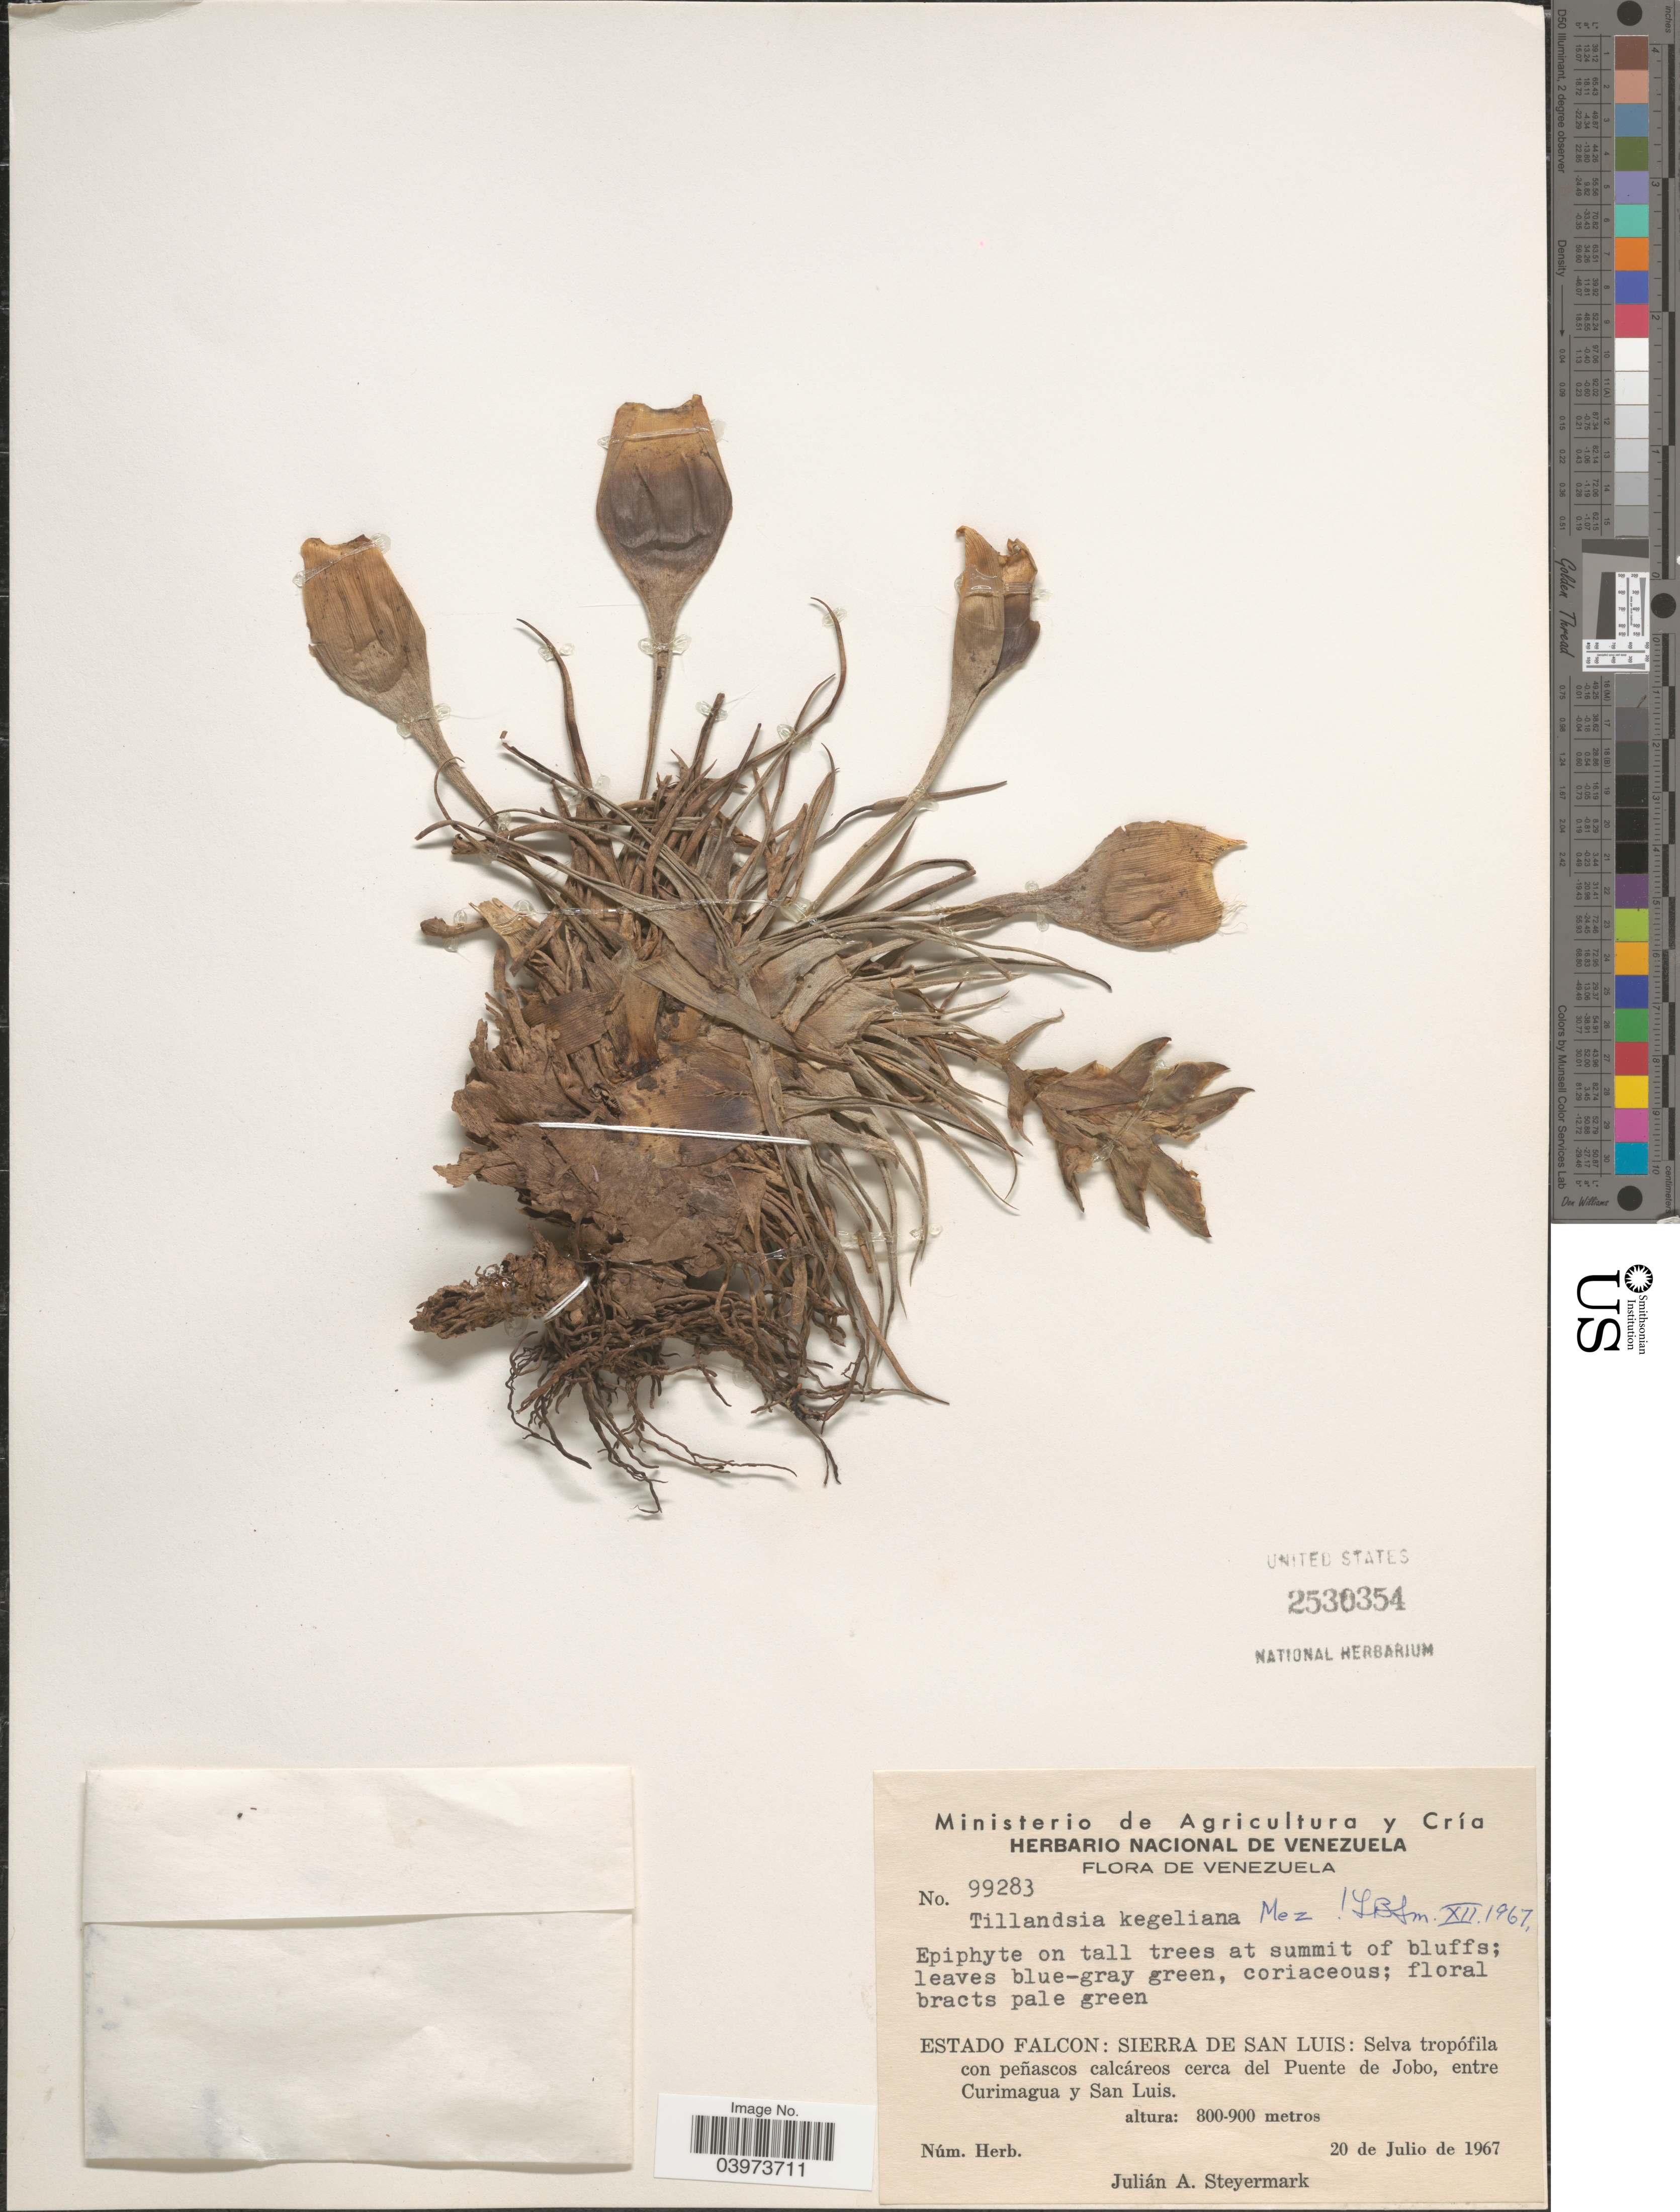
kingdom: Plantae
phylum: Tracheophyta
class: Liliopsida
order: Poales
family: Bromeliaceae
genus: Tillandsia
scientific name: Tillandsia kegeliana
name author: Mez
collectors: J. Steyermark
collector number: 99283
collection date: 1967-07-20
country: Venezuela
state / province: Falcon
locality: Sierra de San Luis: Selva tropófila con peñascos calcáreos cerca del Puente de Jobo, entre Curimagua y San Luis.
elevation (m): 800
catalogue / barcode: US 2530354